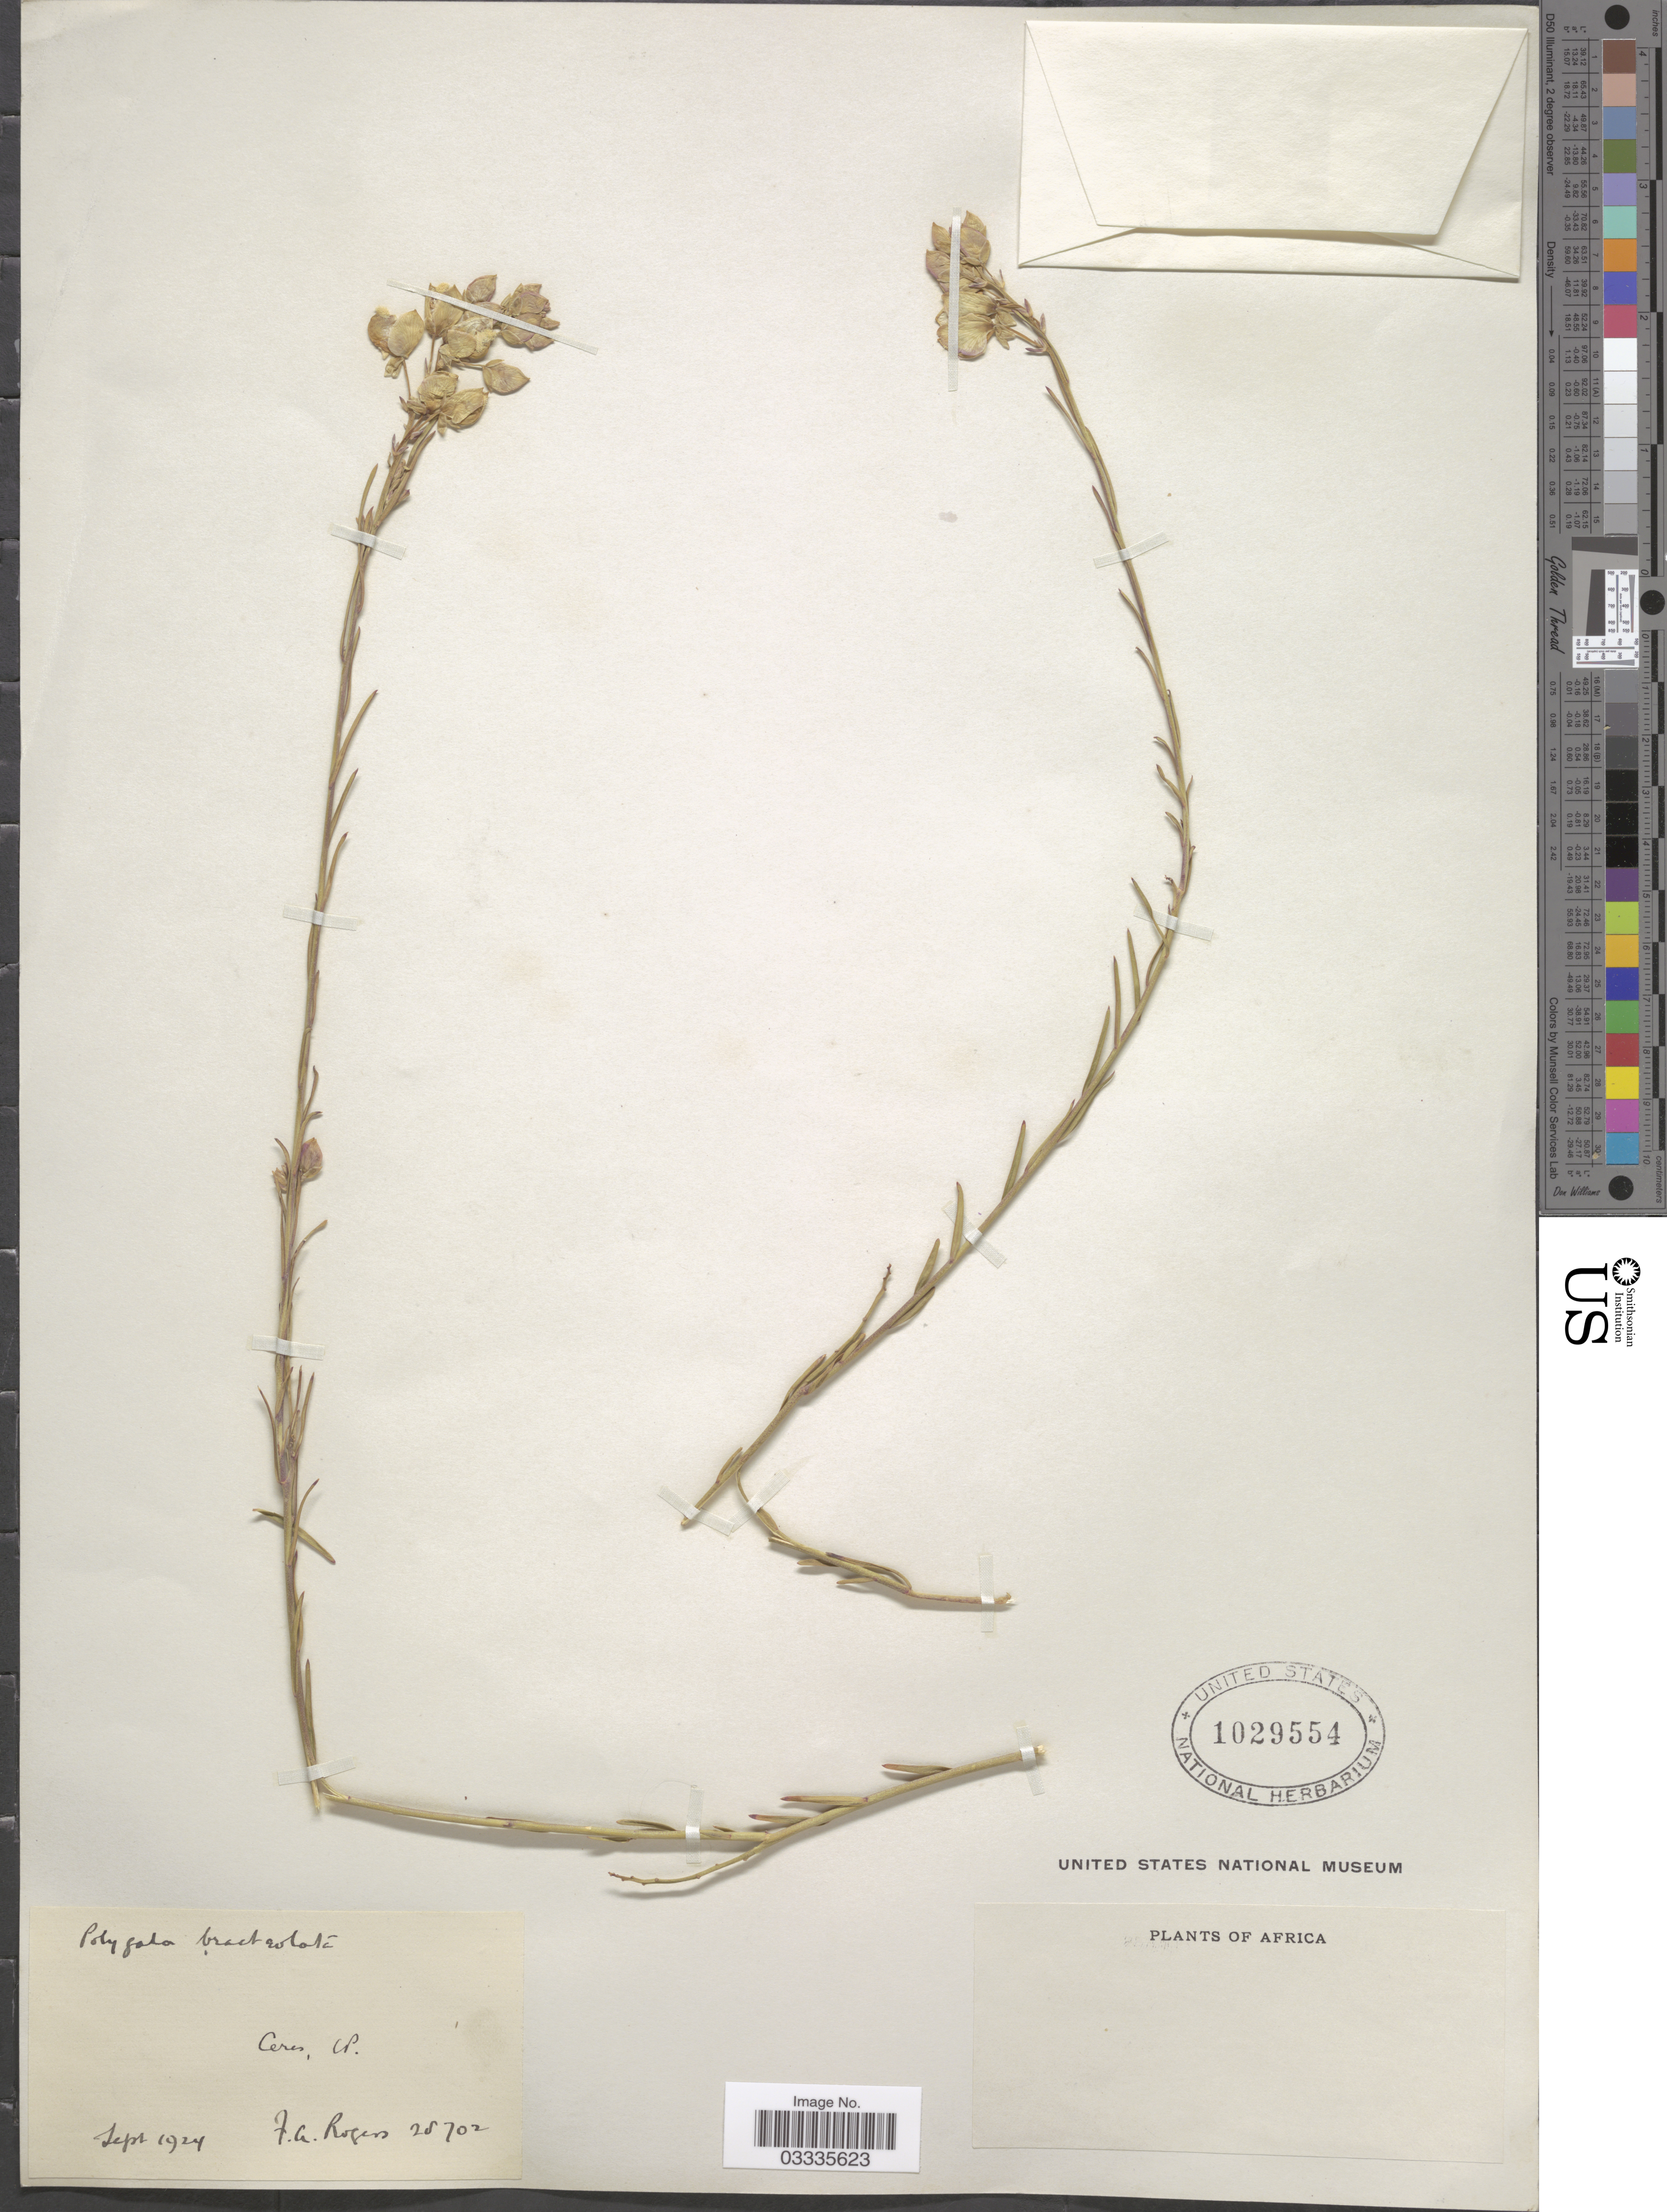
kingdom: Plantae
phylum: Tracheophyta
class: Magnoliopsida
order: Fabales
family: Polygalaceae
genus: Polygala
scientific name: Polygala bracteolata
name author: L.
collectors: F. A. Rogers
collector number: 28702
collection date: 1924-09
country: South Africa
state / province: Western Cape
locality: Ceres, CP.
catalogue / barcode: US 1029554